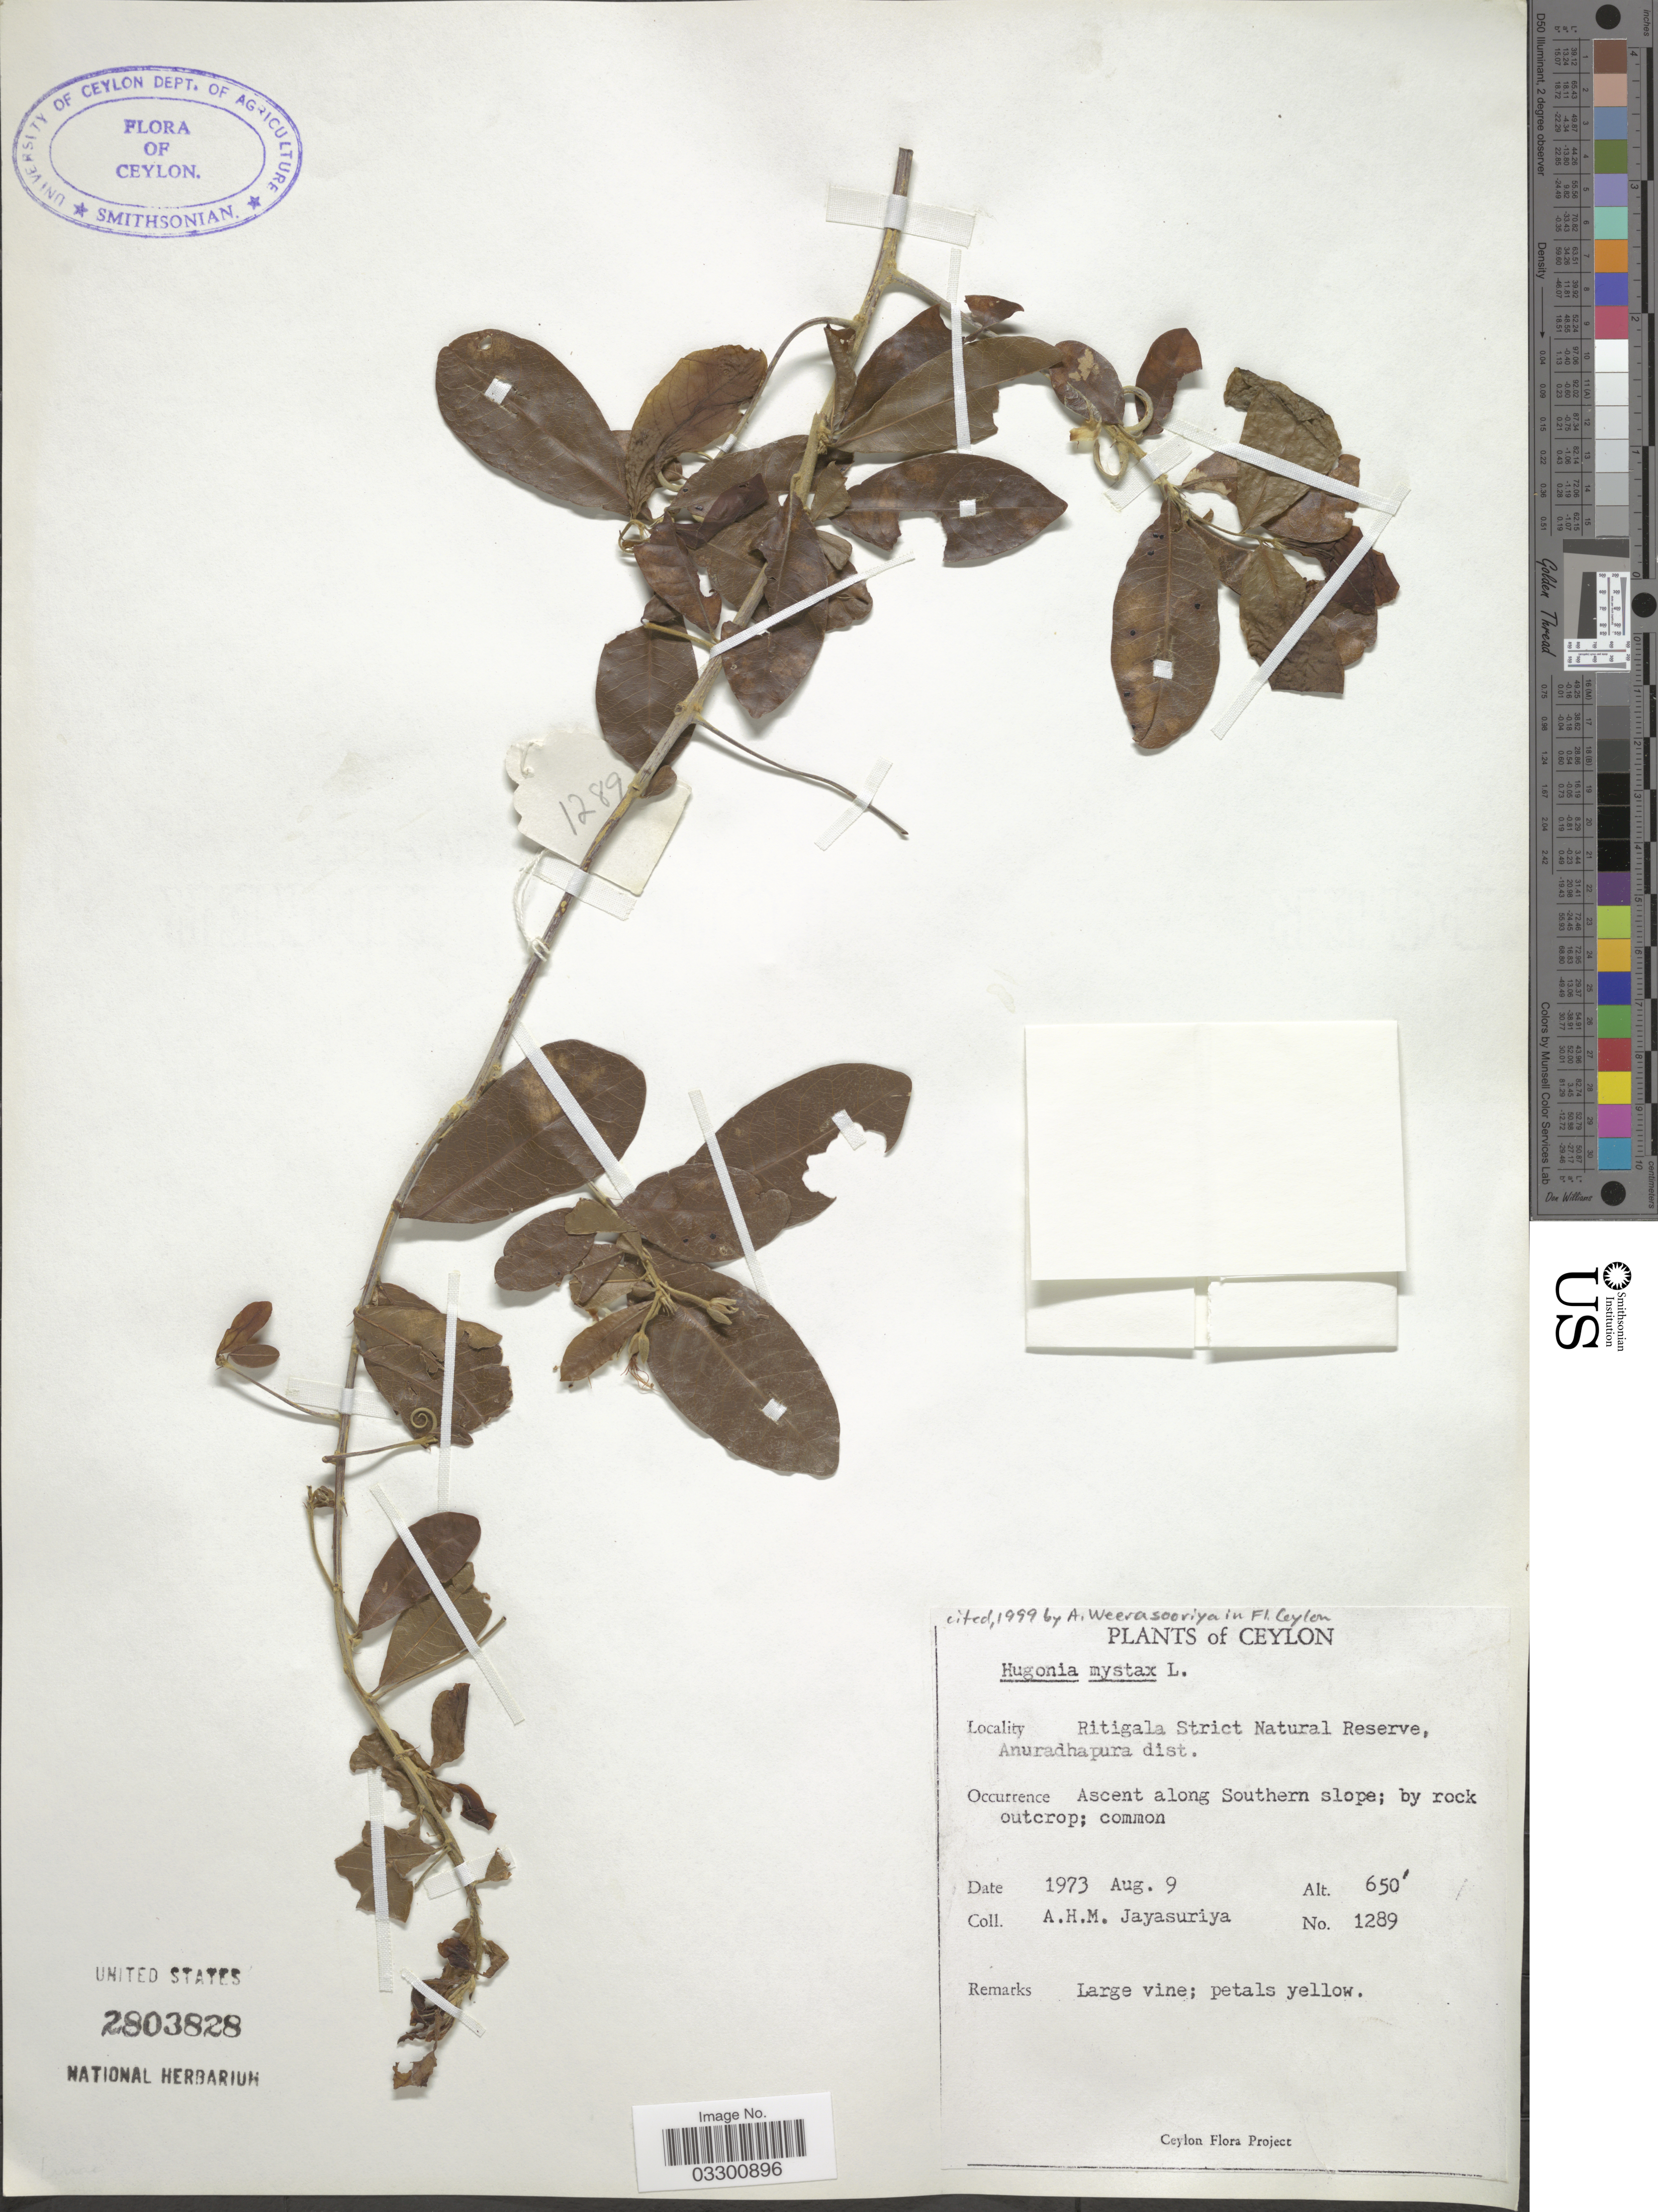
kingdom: Plantae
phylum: Tracheophyta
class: Magnoliopsida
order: Malpighiales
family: Linaceae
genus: Hugonia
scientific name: Hugonia mystax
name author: L.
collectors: A. H. Jayasuriya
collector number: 1289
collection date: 1973-08-09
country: Sri Lanka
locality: Ceylon, Ritigala Strict Natural Reserve, Anuradhapura dist. Ascent along Southern slope.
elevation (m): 198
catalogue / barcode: US 2803828